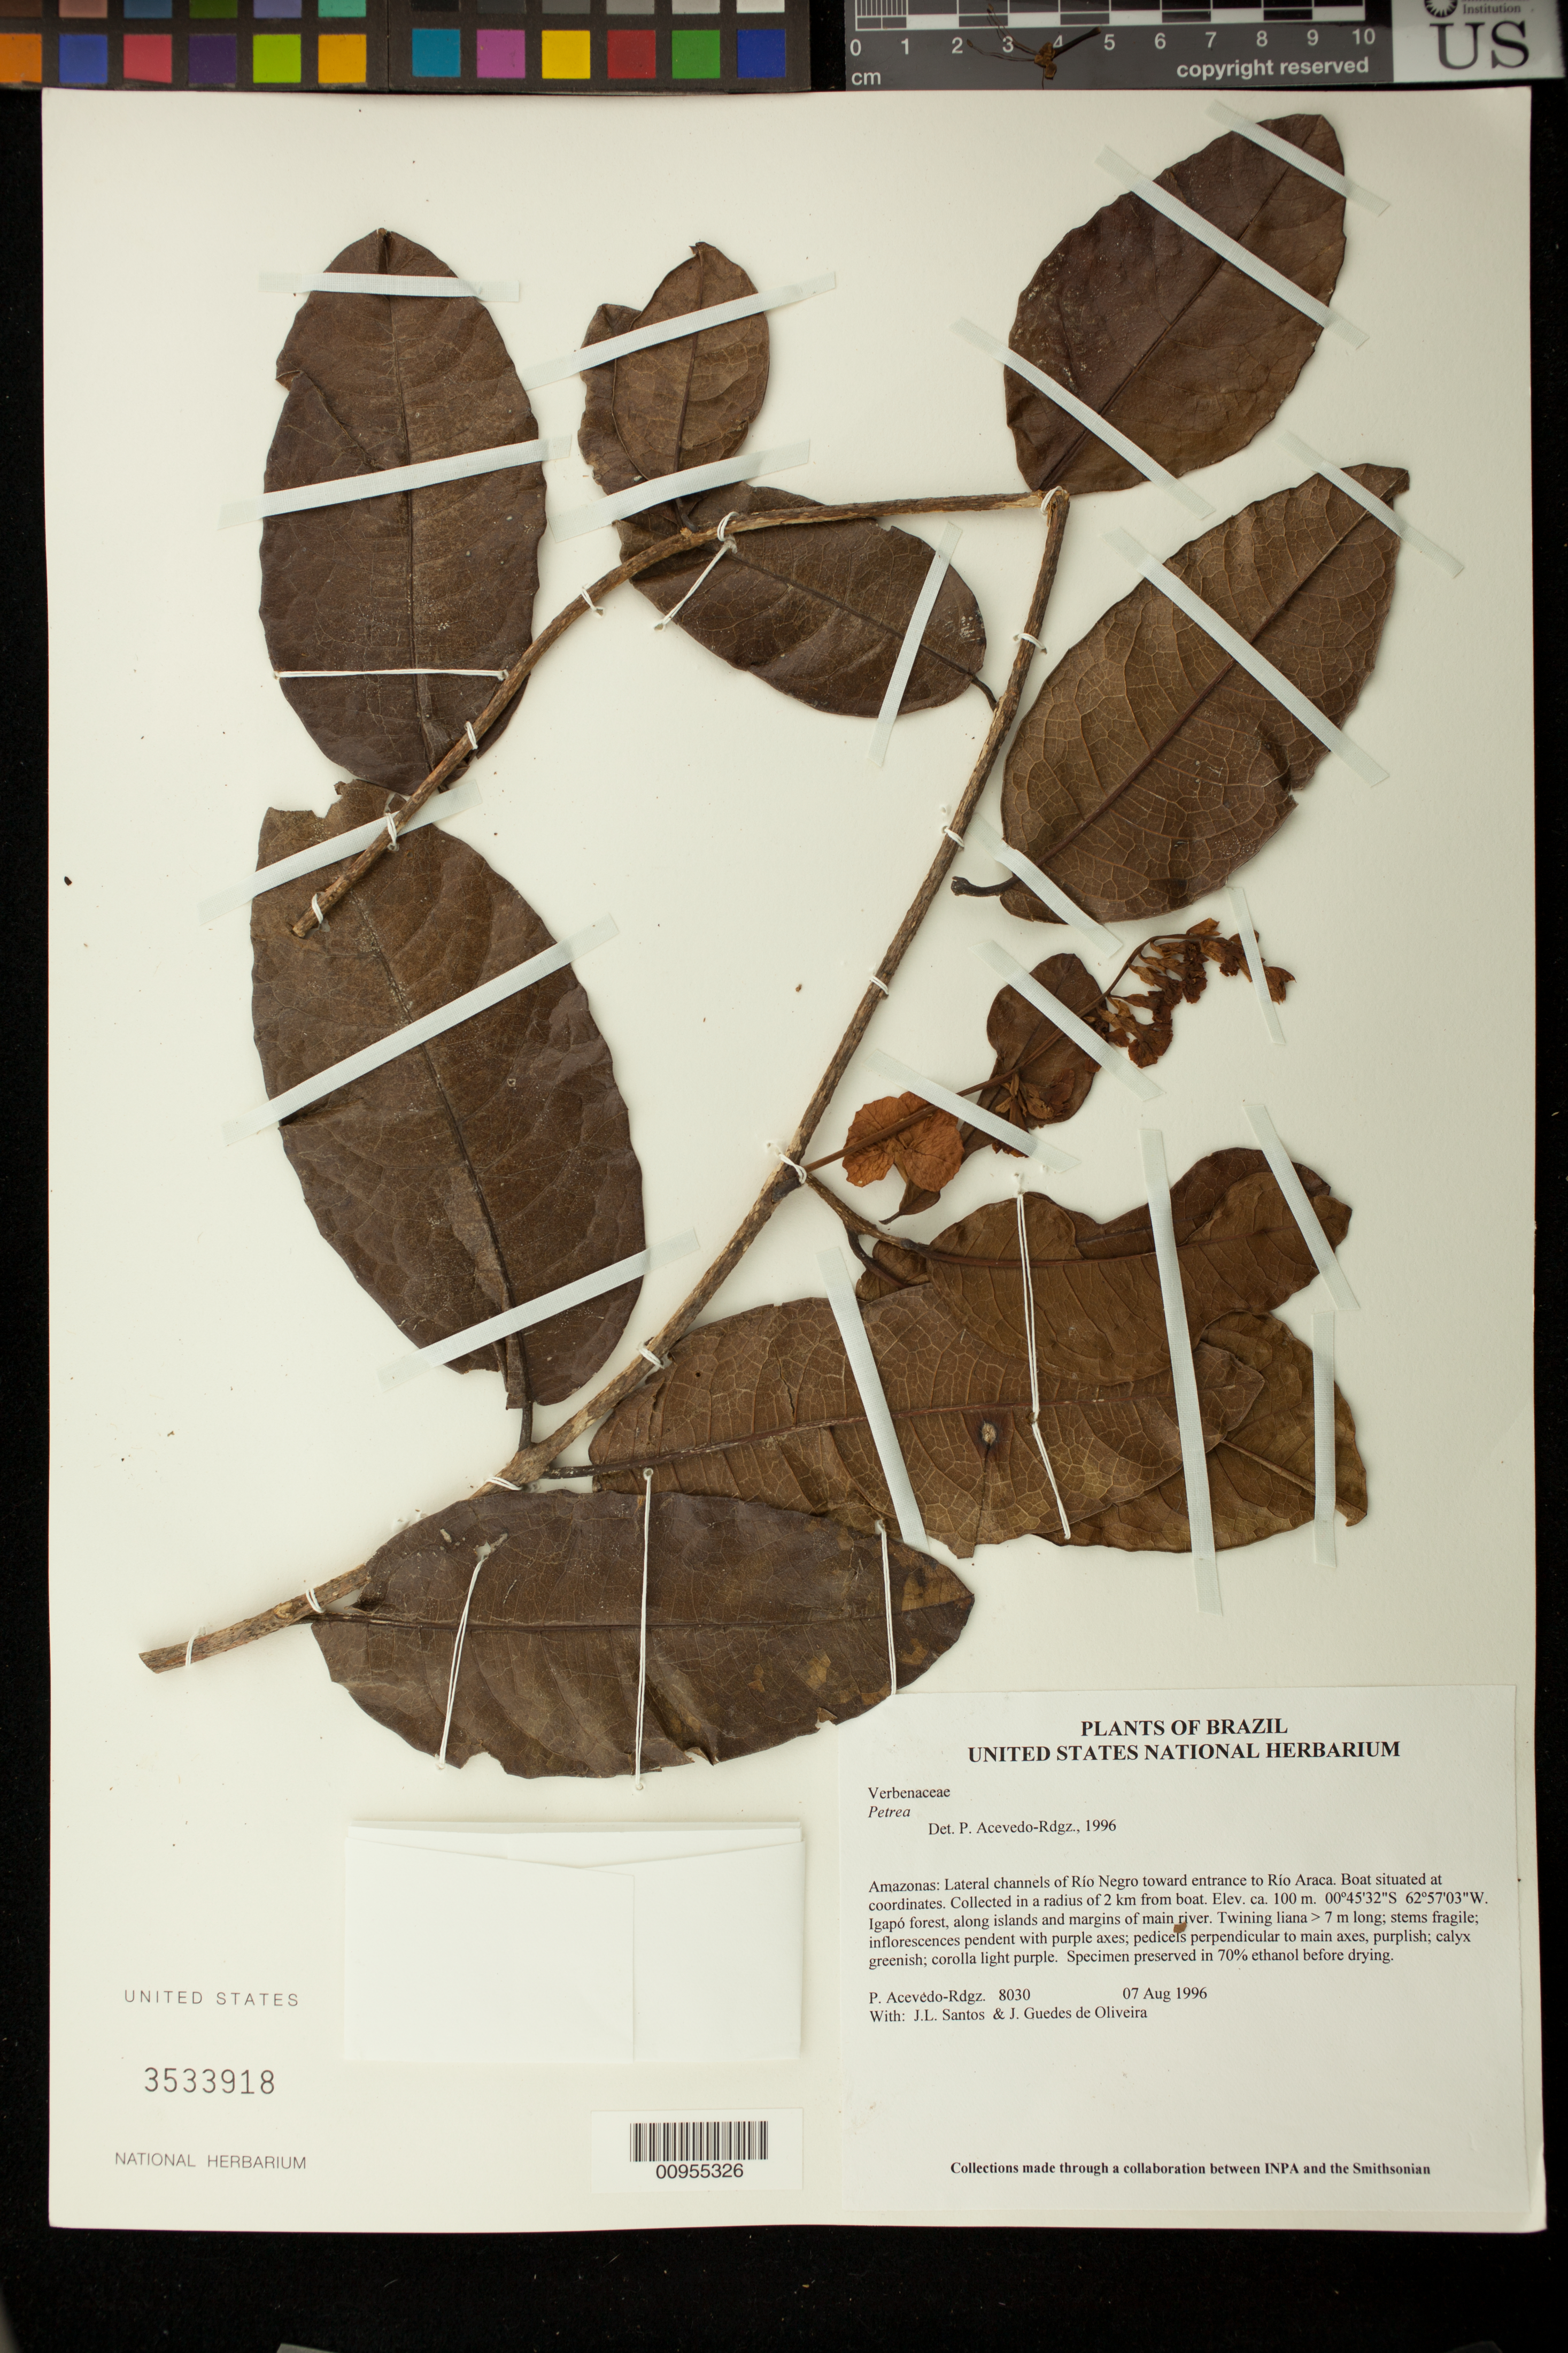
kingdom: Plantae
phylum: Tracheophyta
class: Magnoliopsida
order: Lamiales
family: Verbenaceae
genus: Petrea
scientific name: Petrea insignis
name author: Schauer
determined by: Strong, M. T., (US), Smithsonian Institution - National Museum of Natural History (UNITED STATES)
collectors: P. Acevedo-Rodr., J. L. Santos & J. Guedes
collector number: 8030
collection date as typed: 07 Aug 1996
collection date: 1996-08-07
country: Brazil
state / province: Amazonas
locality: Amazonas: Lateral channels of Río Negro toward entrance to Río Araca. Boat situated at coordinates. Collected in a radius of 2 km from boat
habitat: Igapó forest, along islands and margins of main river.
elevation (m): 100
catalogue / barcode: US 3533918